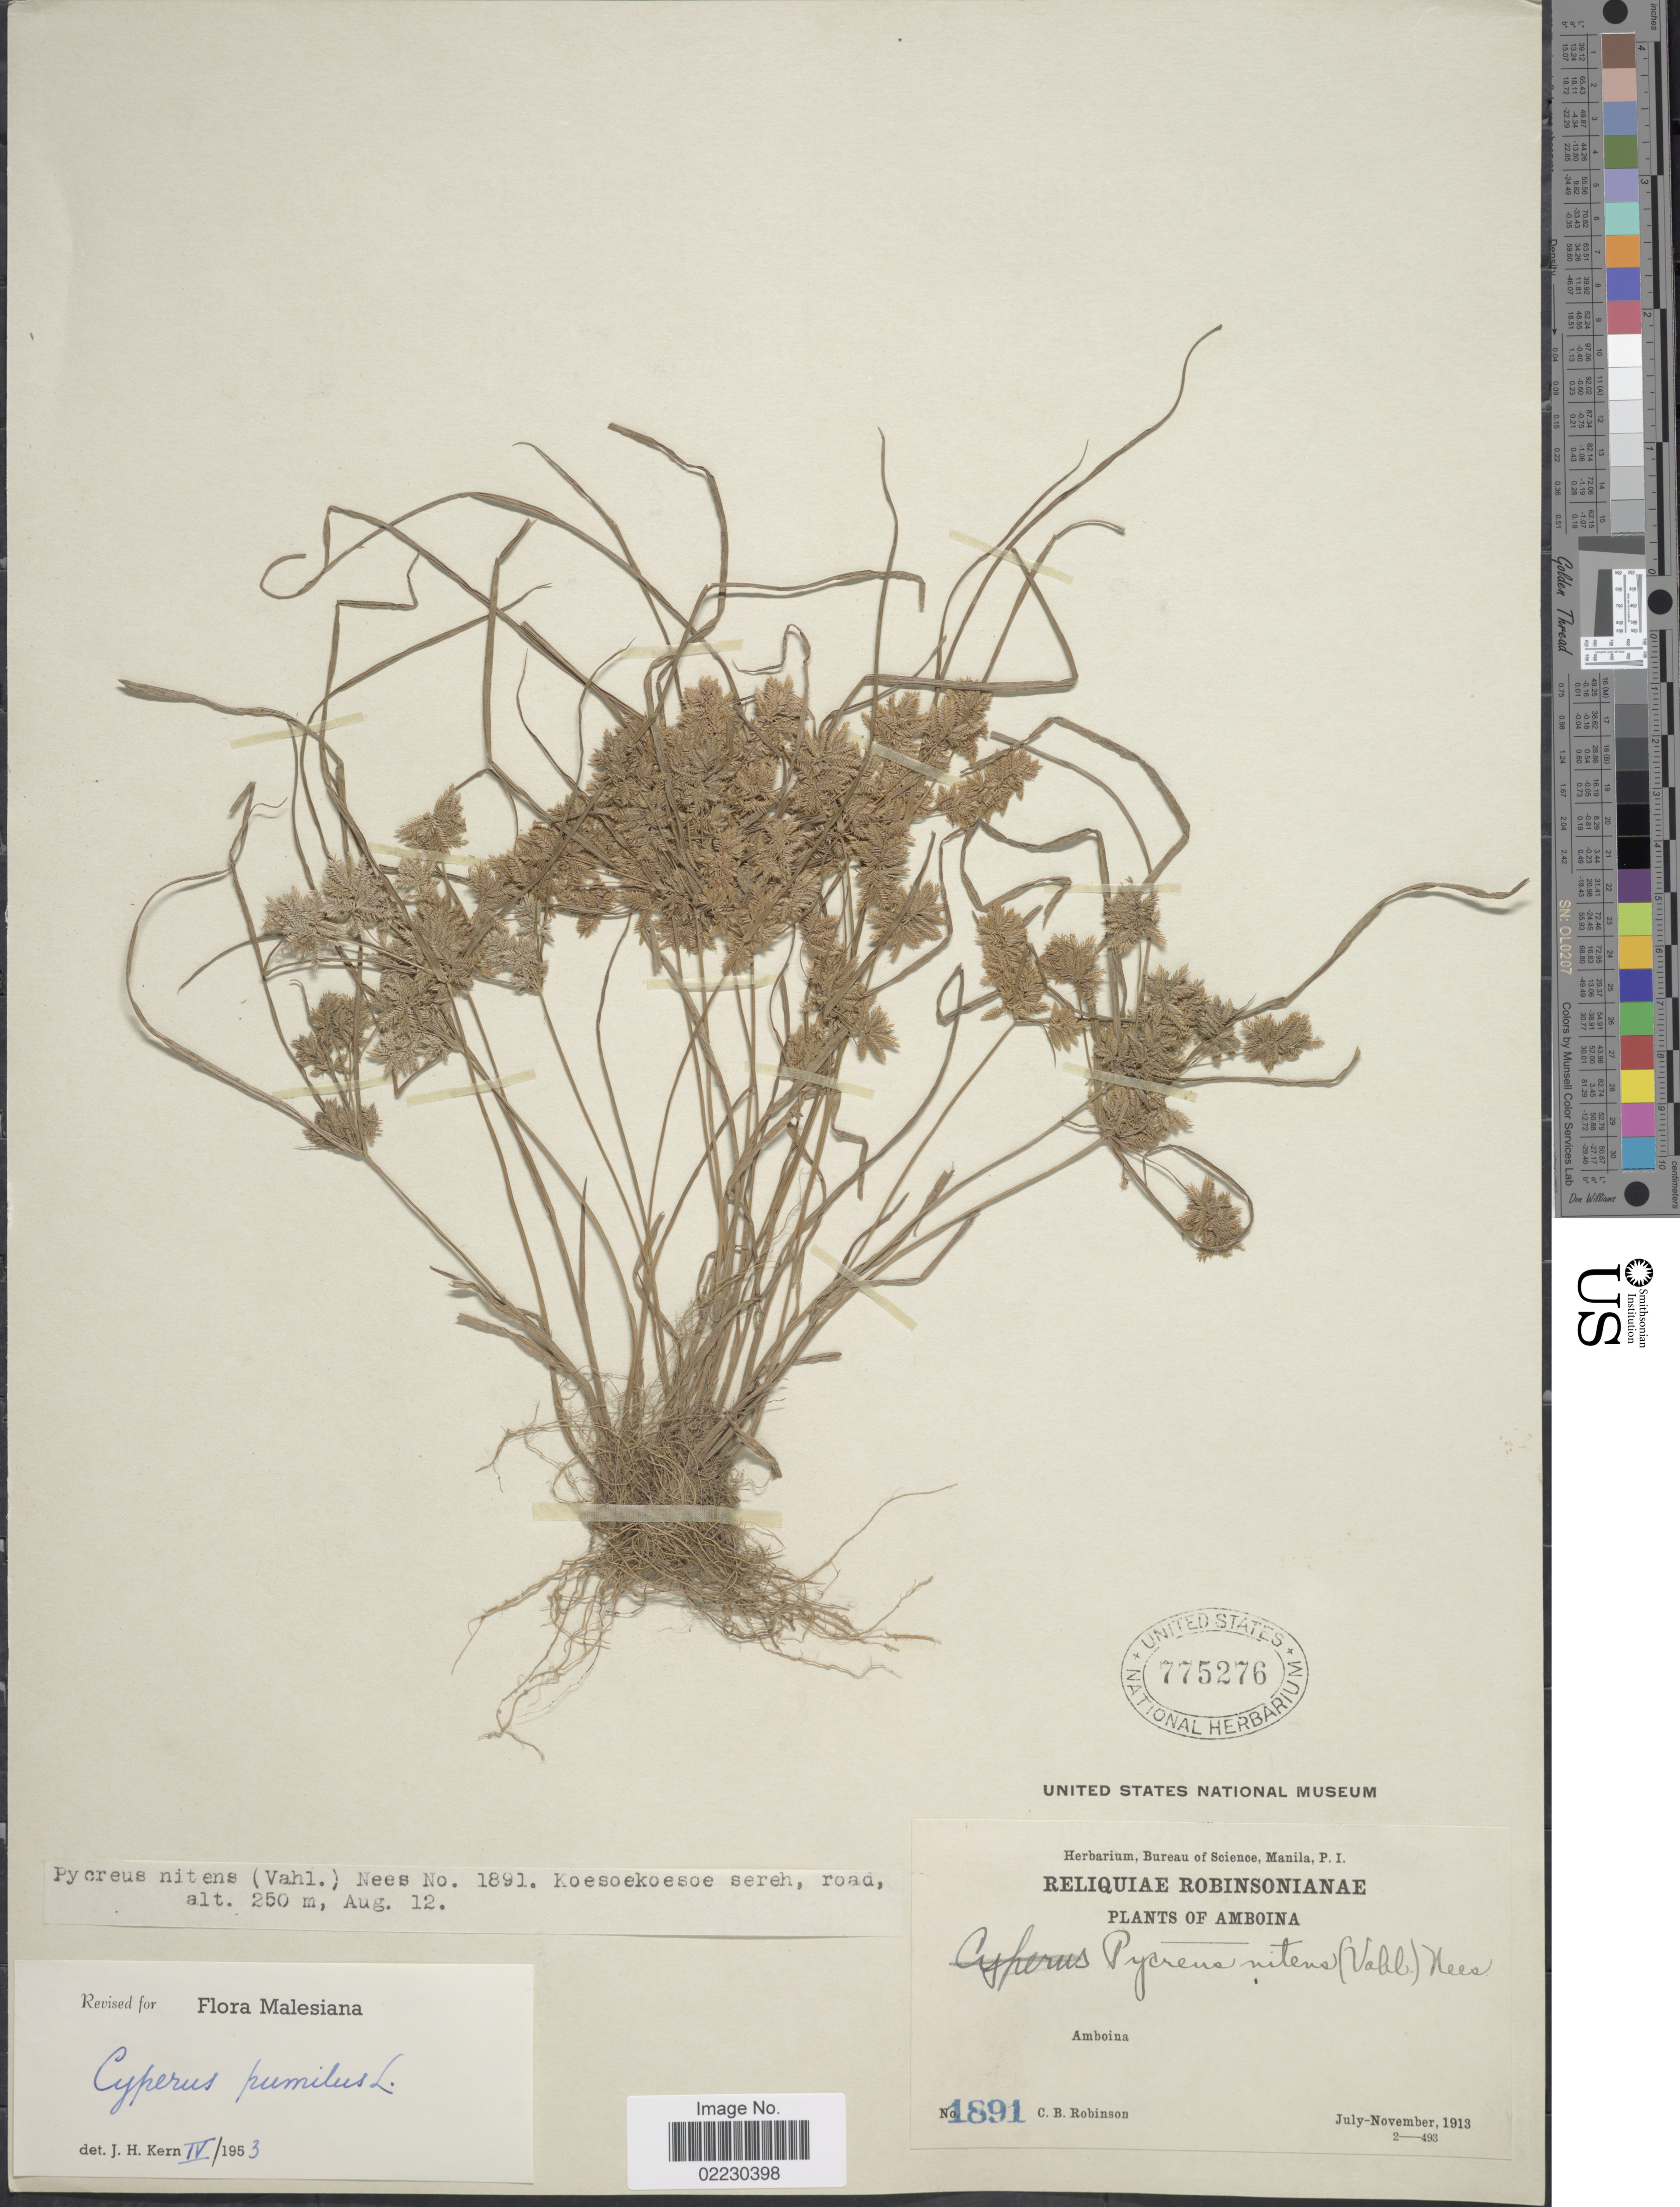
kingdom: Plantae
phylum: Tracheophyta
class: Liliopsida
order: Poales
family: Cyperaceae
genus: Cyperus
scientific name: Cyperus pumilus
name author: L.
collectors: C. Robinson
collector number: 1891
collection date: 1913-07/1913-11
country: Indonesia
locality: Amboina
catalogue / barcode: US 775276